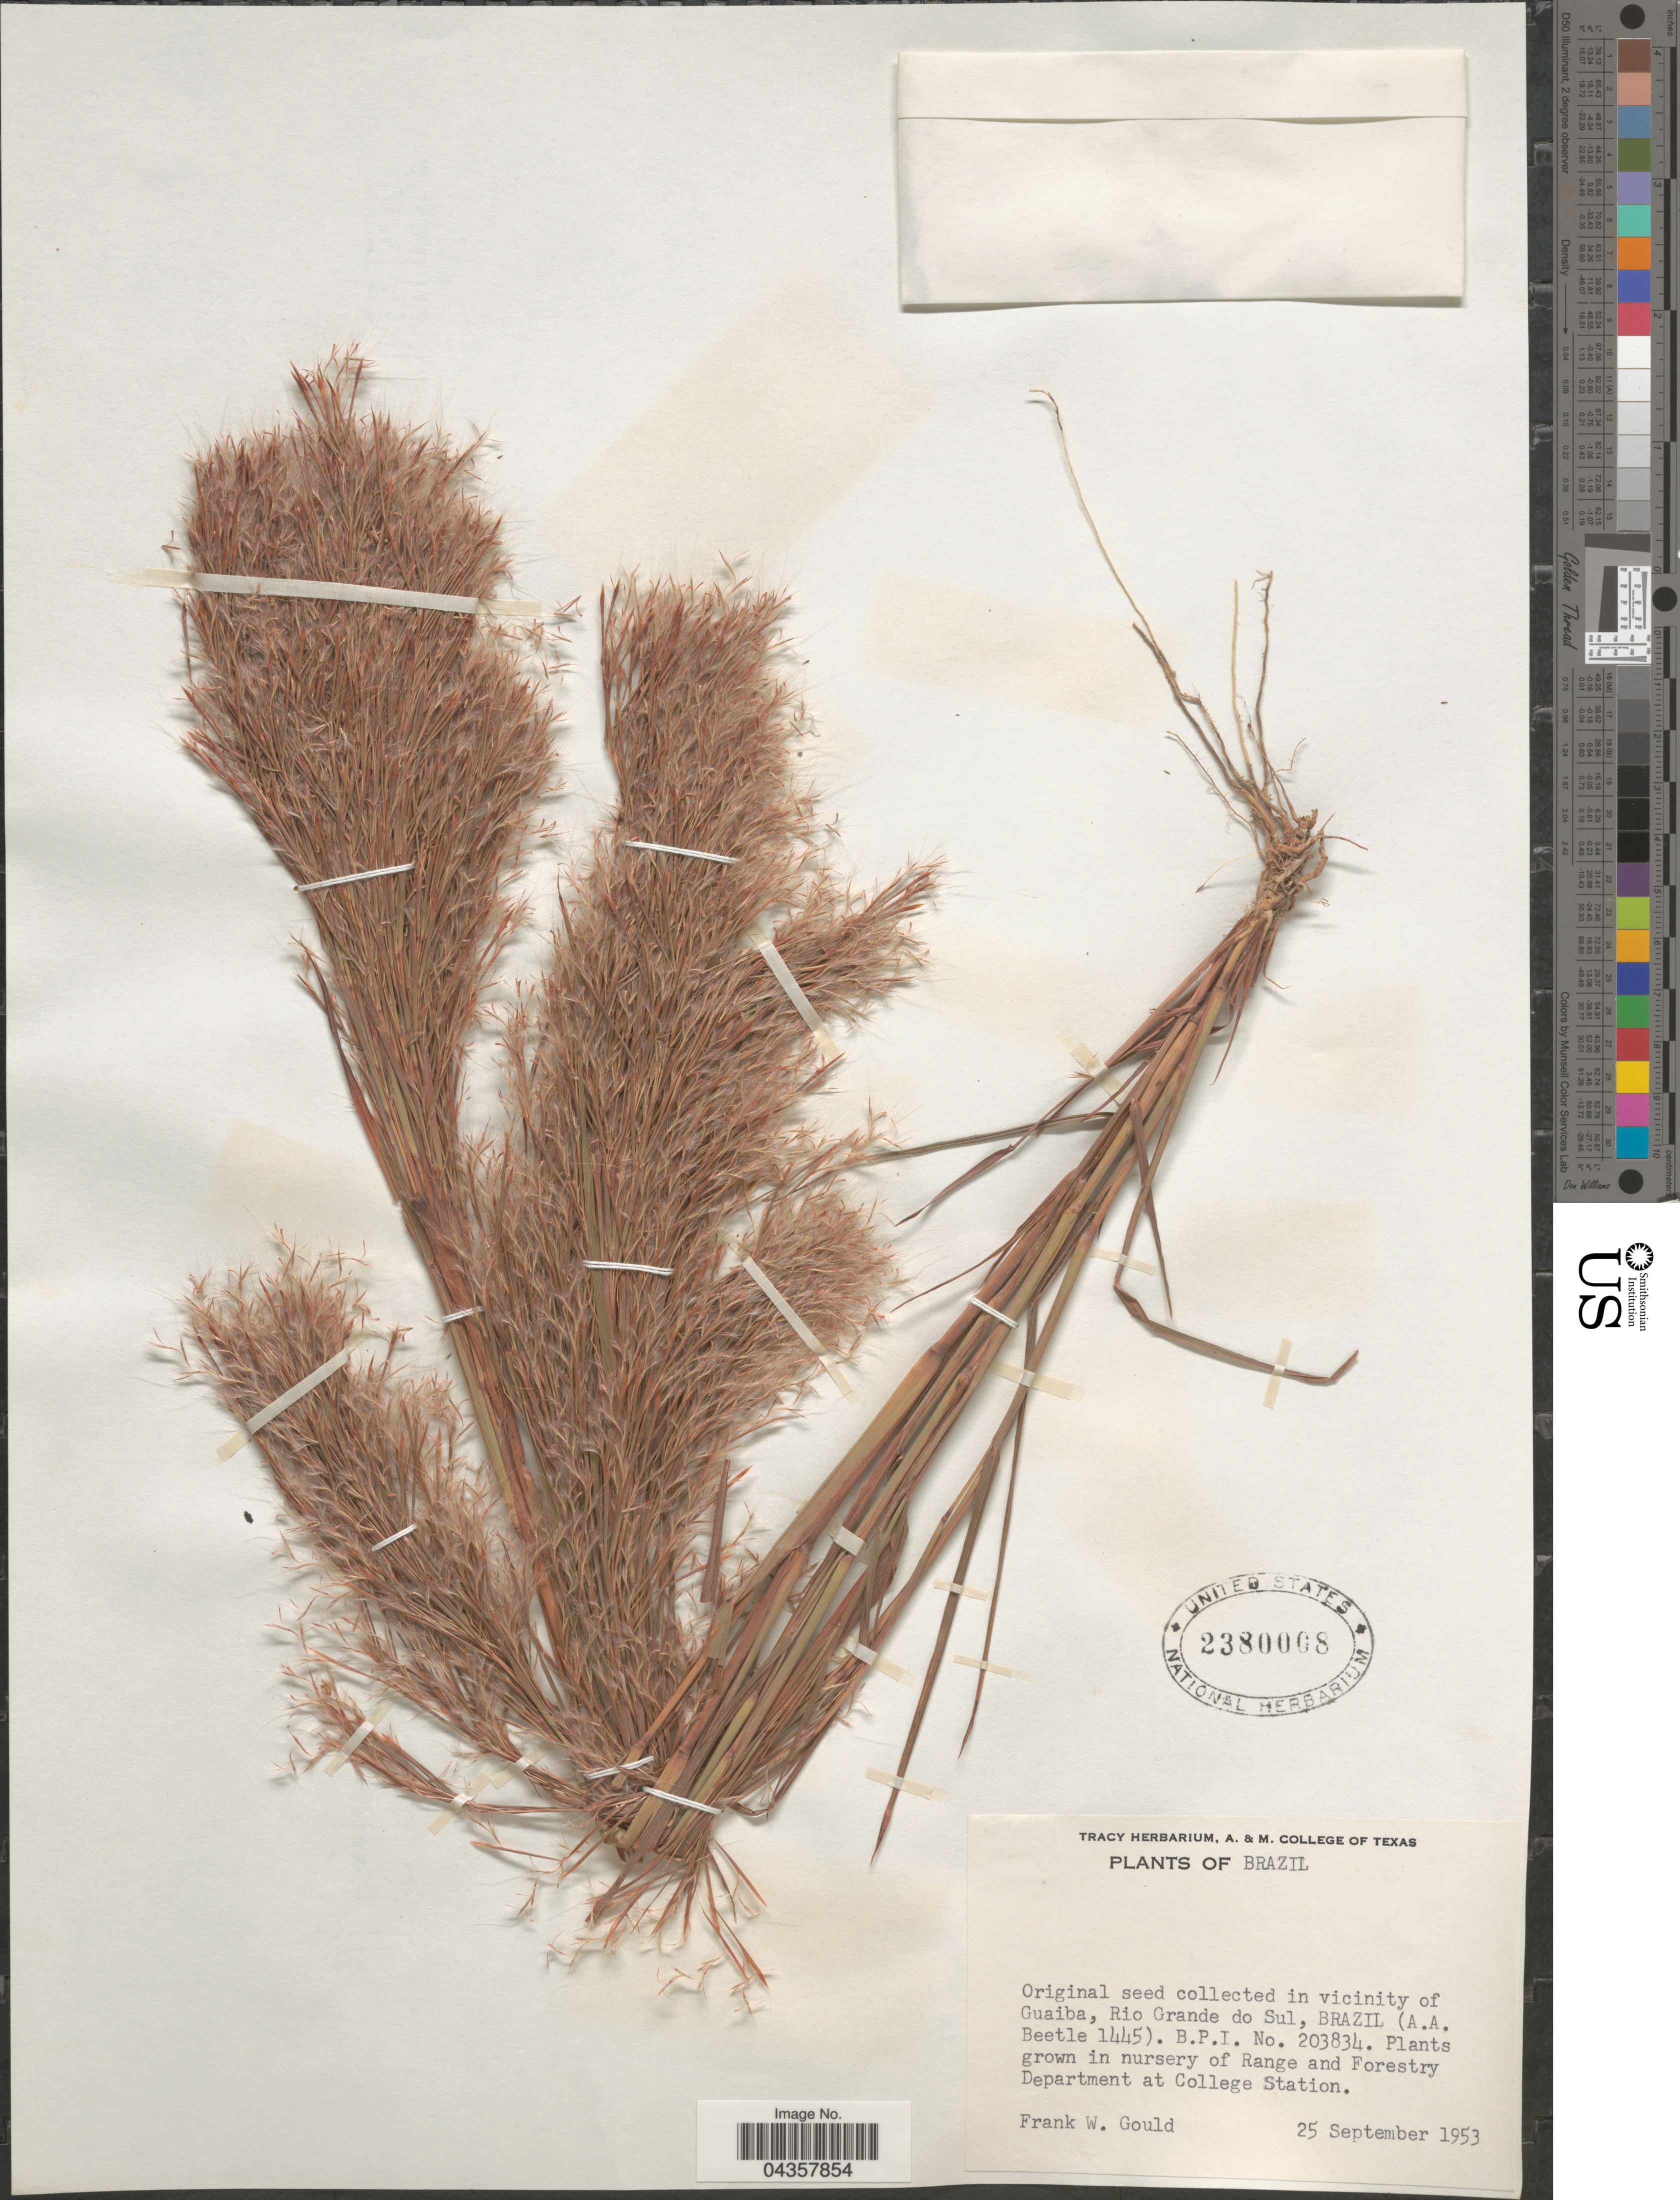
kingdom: Plantae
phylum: Tracheophyta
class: Liliopsida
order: Poales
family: Poaceae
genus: Schizachyrium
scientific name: Schizachyrium microstachyum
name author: (Desv. ex Ham.) Roseng. et al.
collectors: F. W. Gould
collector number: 203834?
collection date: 1953-09-25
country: United States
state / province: Texas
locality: Grown in nursery of Range and Forestry Department at College Station.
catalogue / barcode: US 2380008